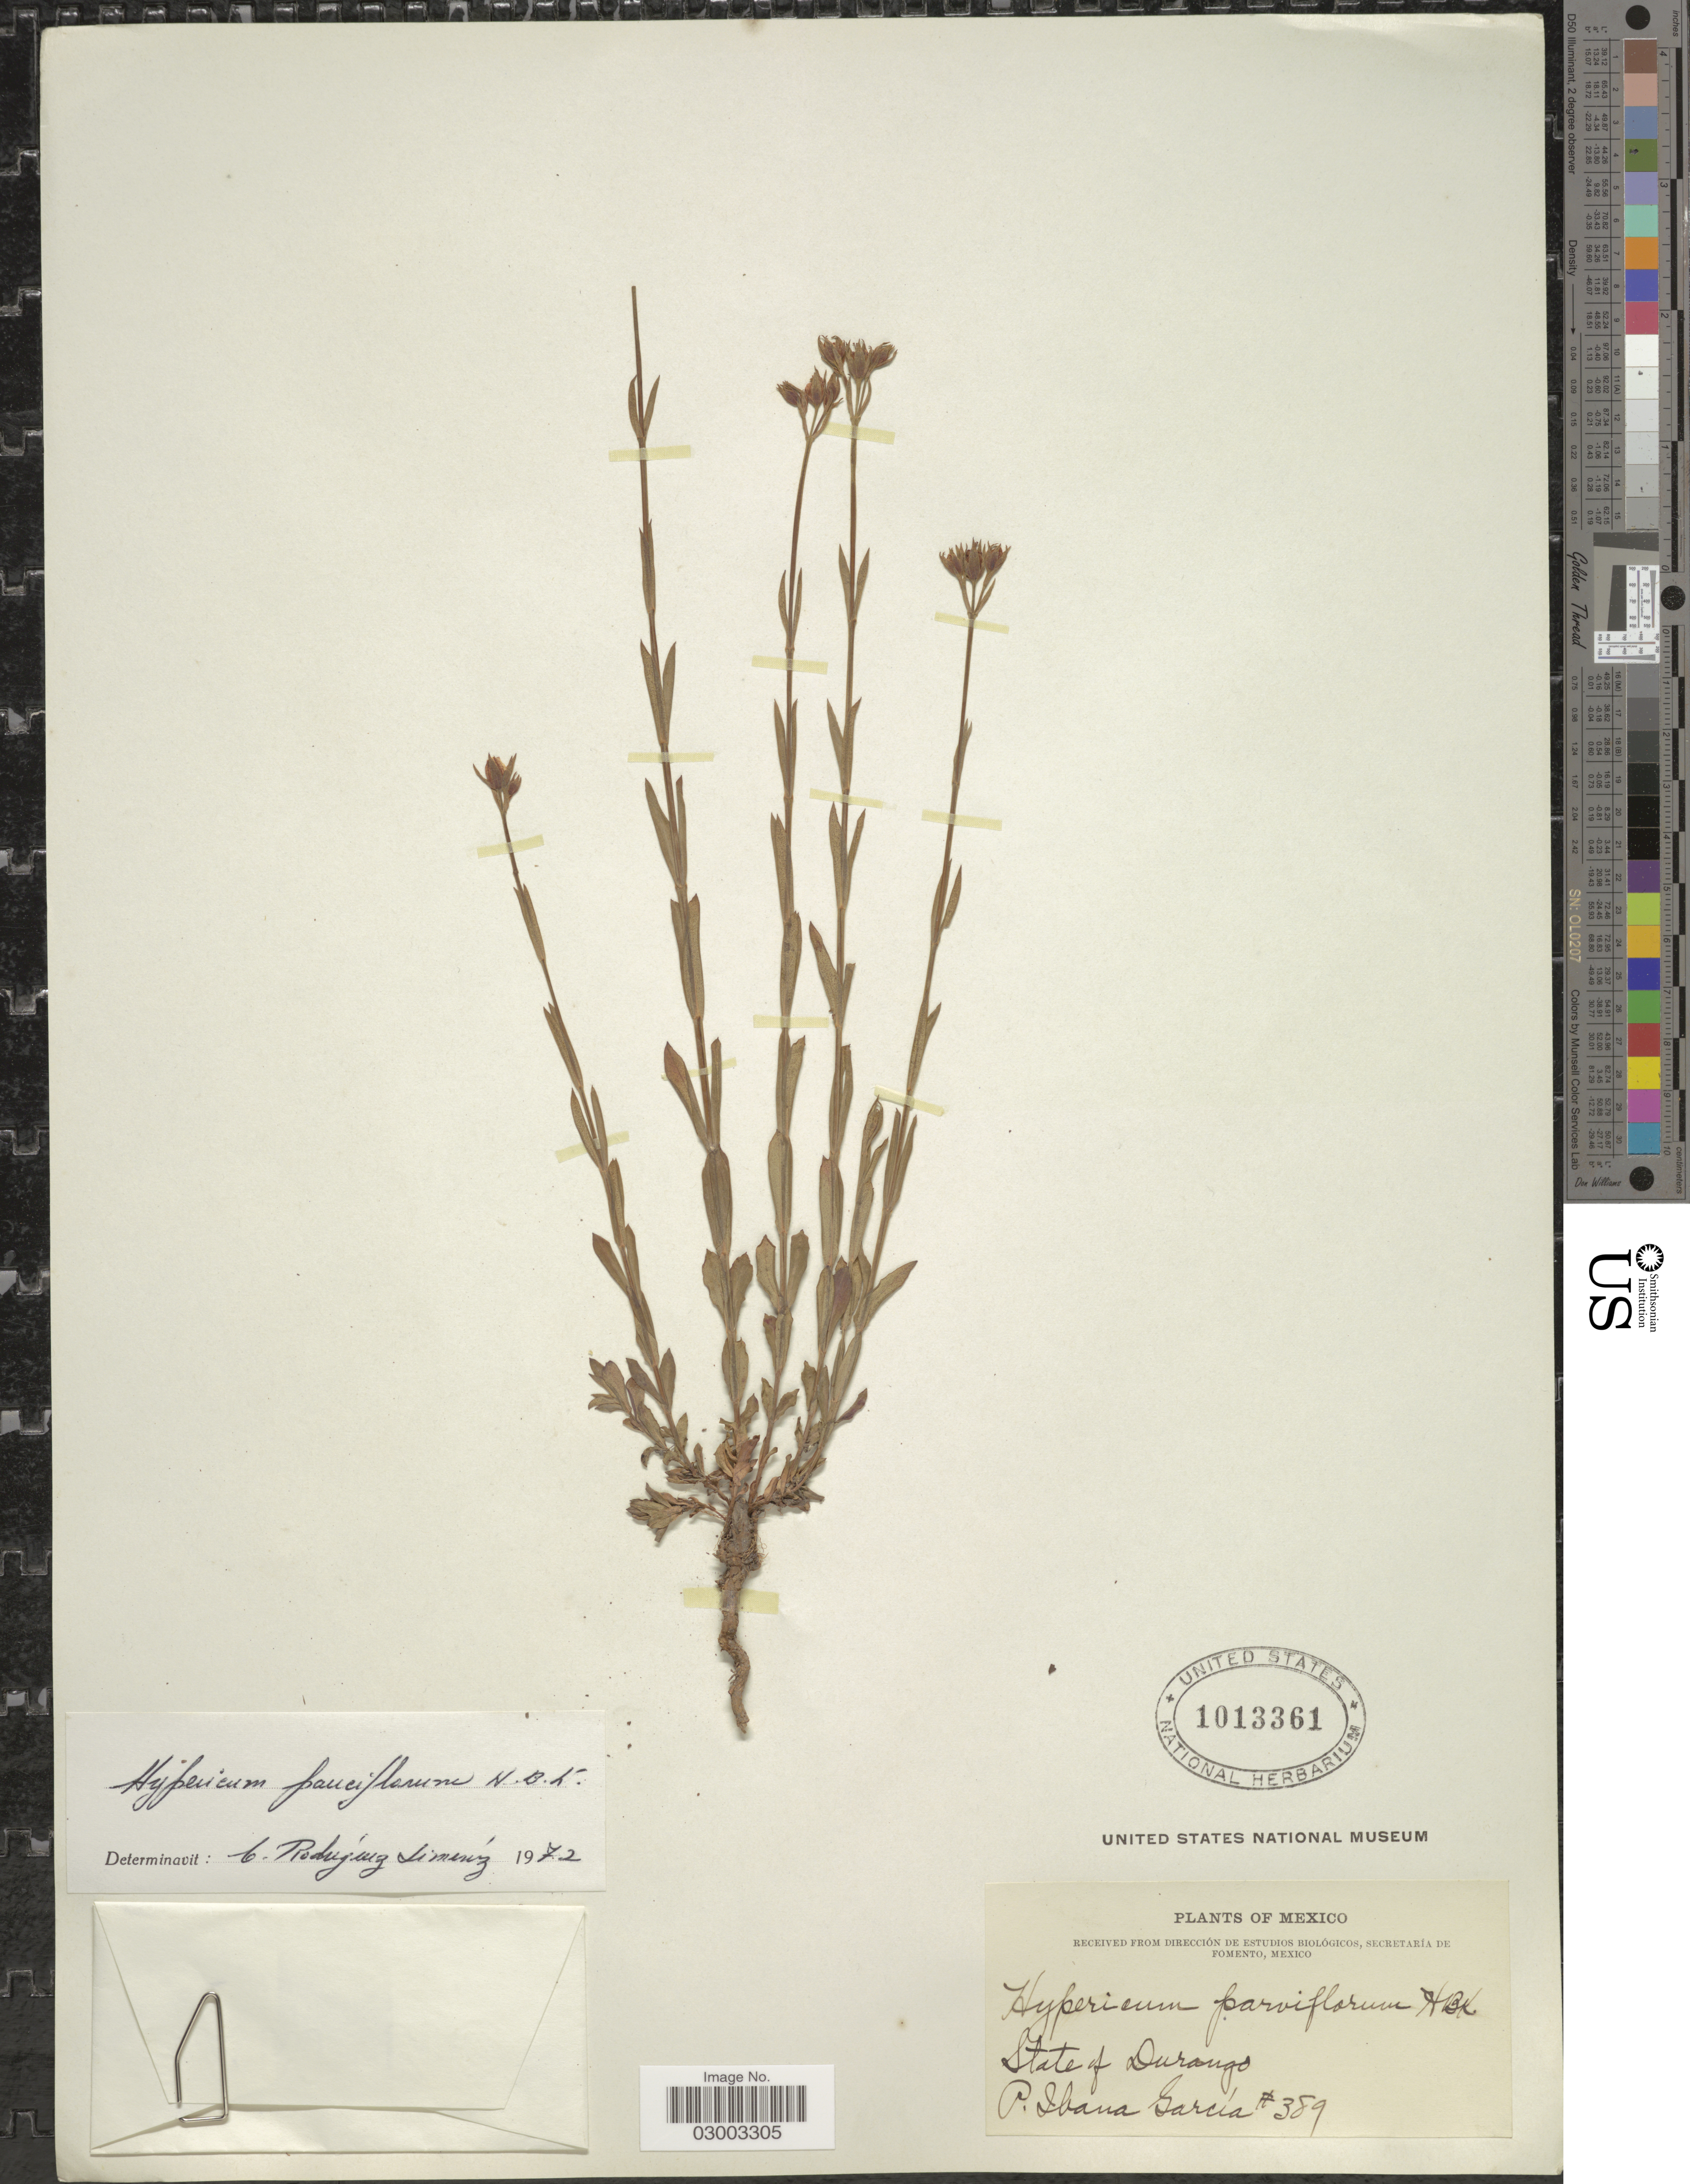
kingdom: Plantae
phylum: Tracheophyta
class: Magnoliopsida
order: Malpighiales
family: Hypericaceae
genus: Hypericum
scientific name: Hypericum pauciflorum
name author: Kunth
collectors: P. I. Garcia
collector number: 389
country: Mexico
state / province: Durango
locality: State of Durango.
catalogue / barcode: US 1013361